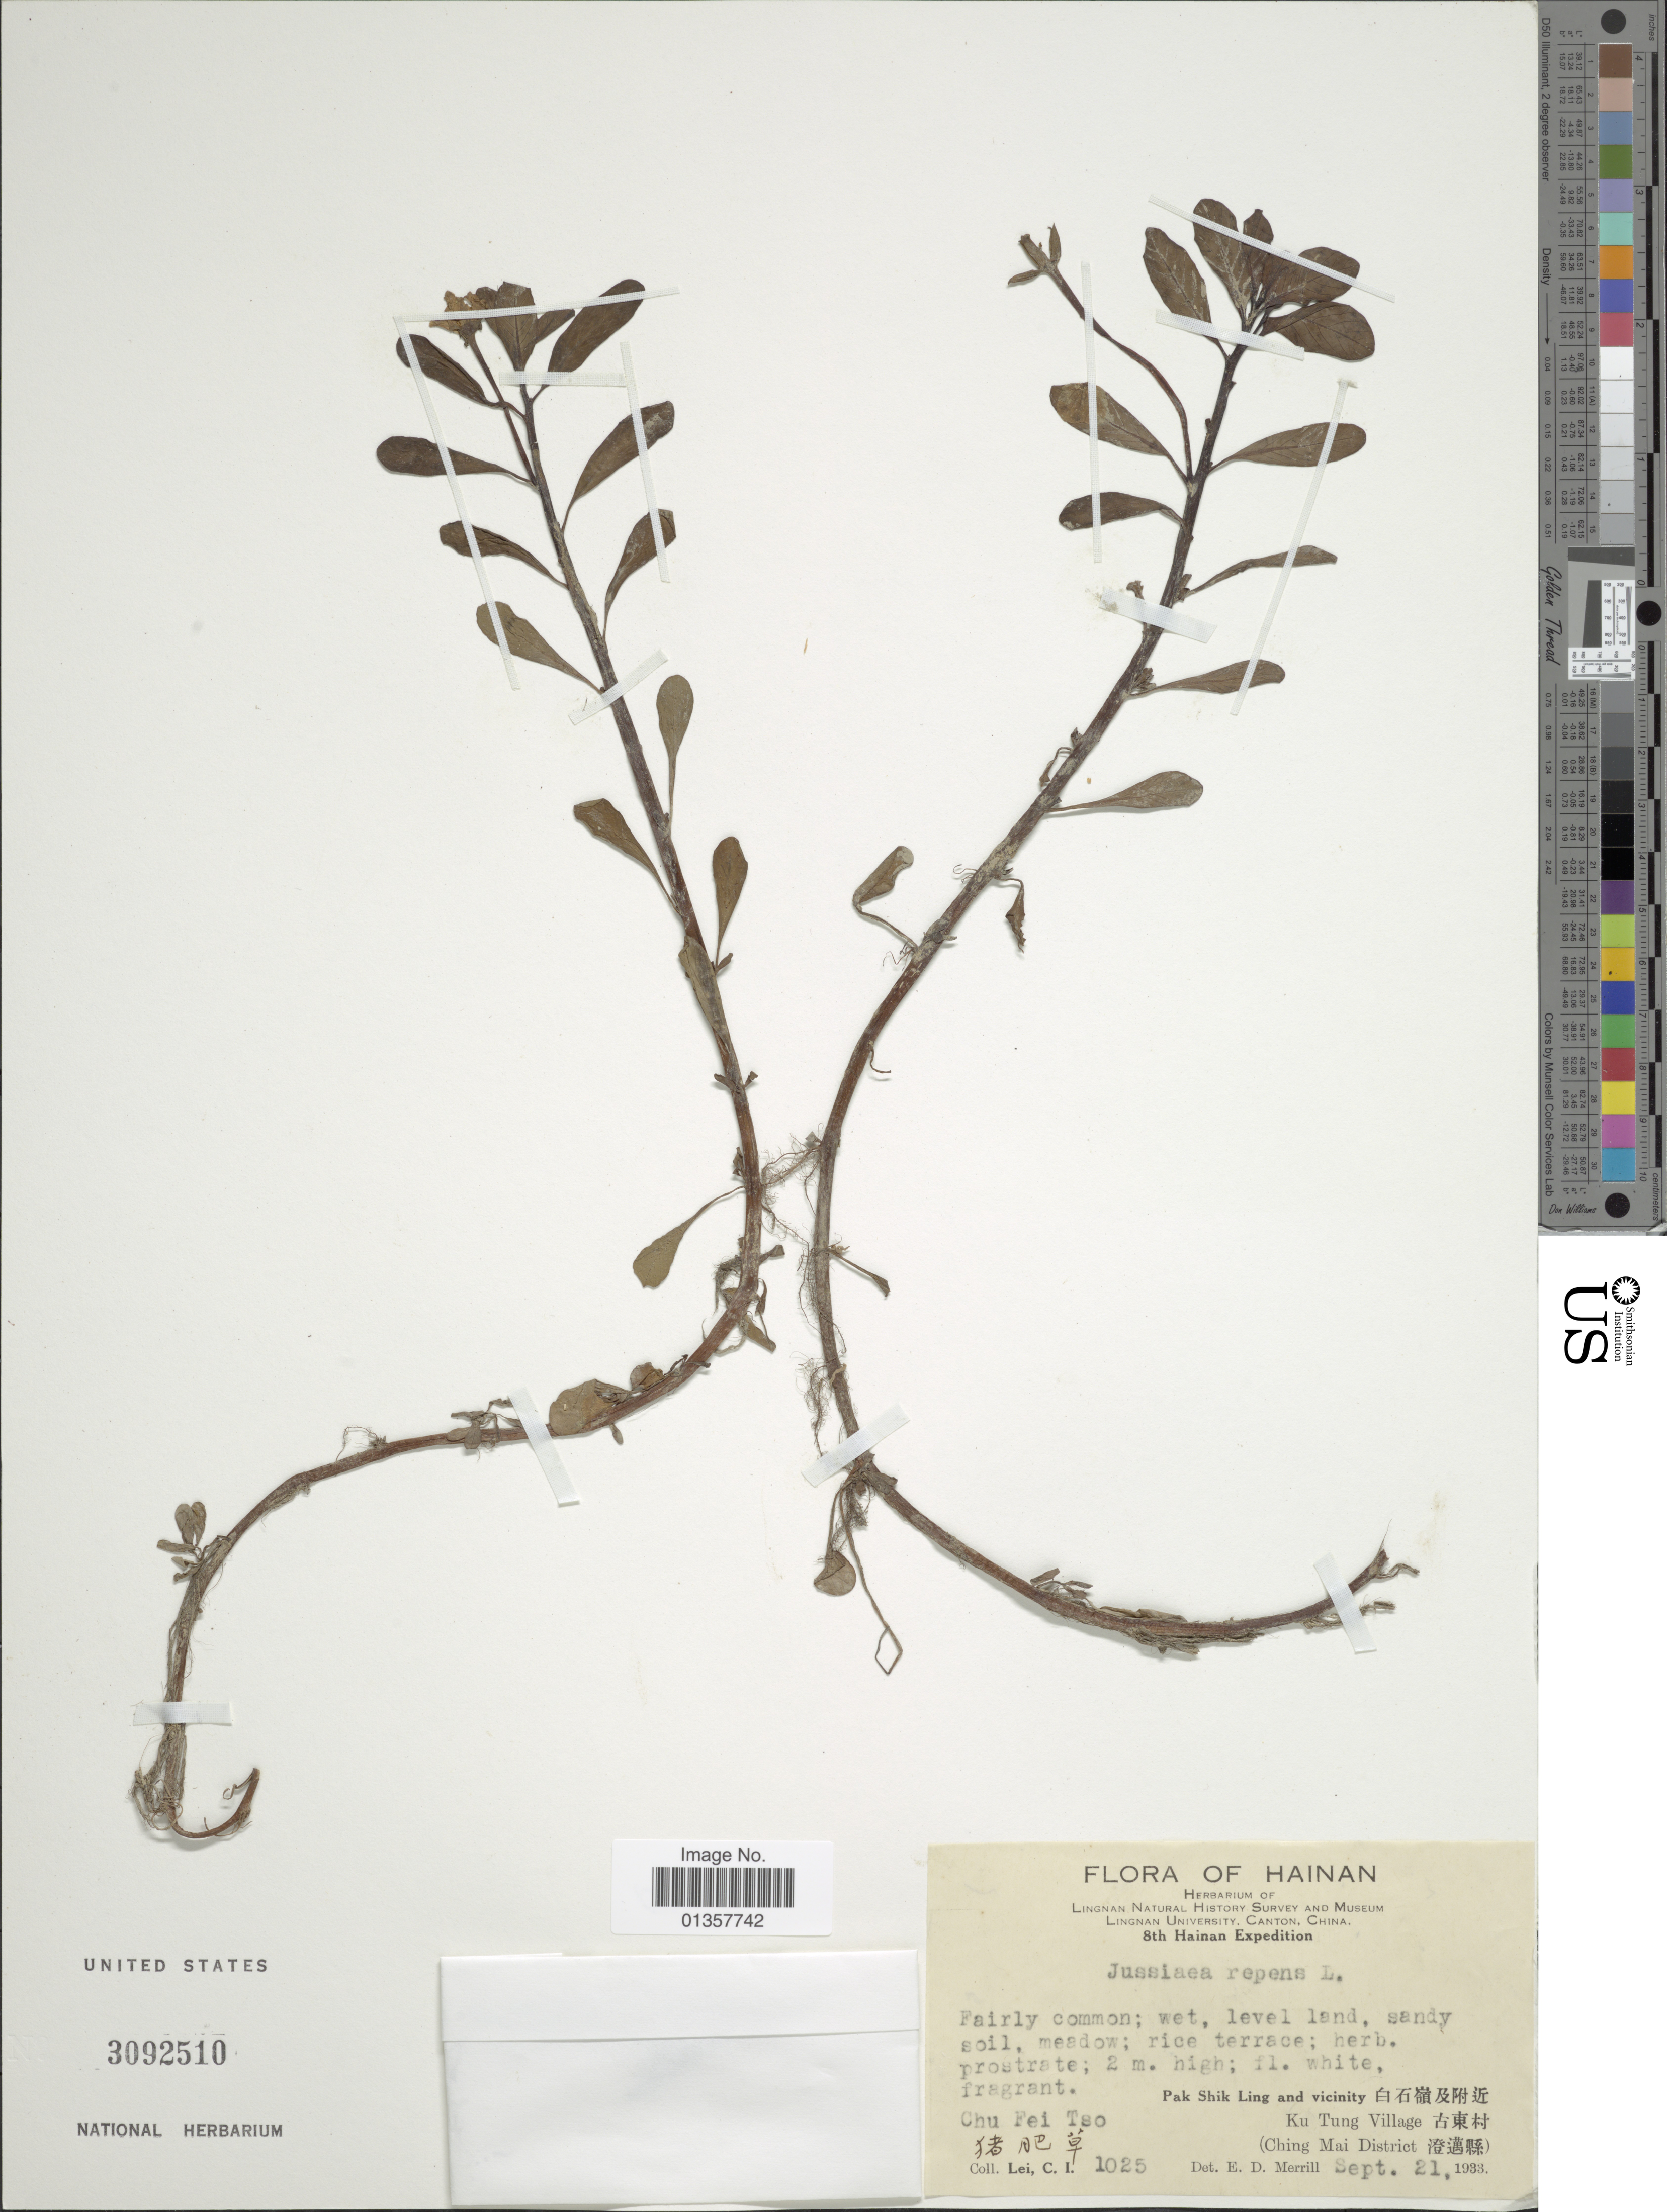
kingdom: Plantae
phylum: Tracheophyta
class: Magnoliopsida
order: Myrtales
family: Onagraceae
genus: Ludwigia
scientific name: Ludwigia adscendens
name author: (L.) H. Hara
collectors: C. I. Lei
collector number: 1025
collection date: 1933-09-21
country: China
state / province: Hainan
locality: Chu Fei Tao, Pak Shik and vicinity, Ku Tung Village, (Ching Mai District)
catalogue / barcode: US 3092510